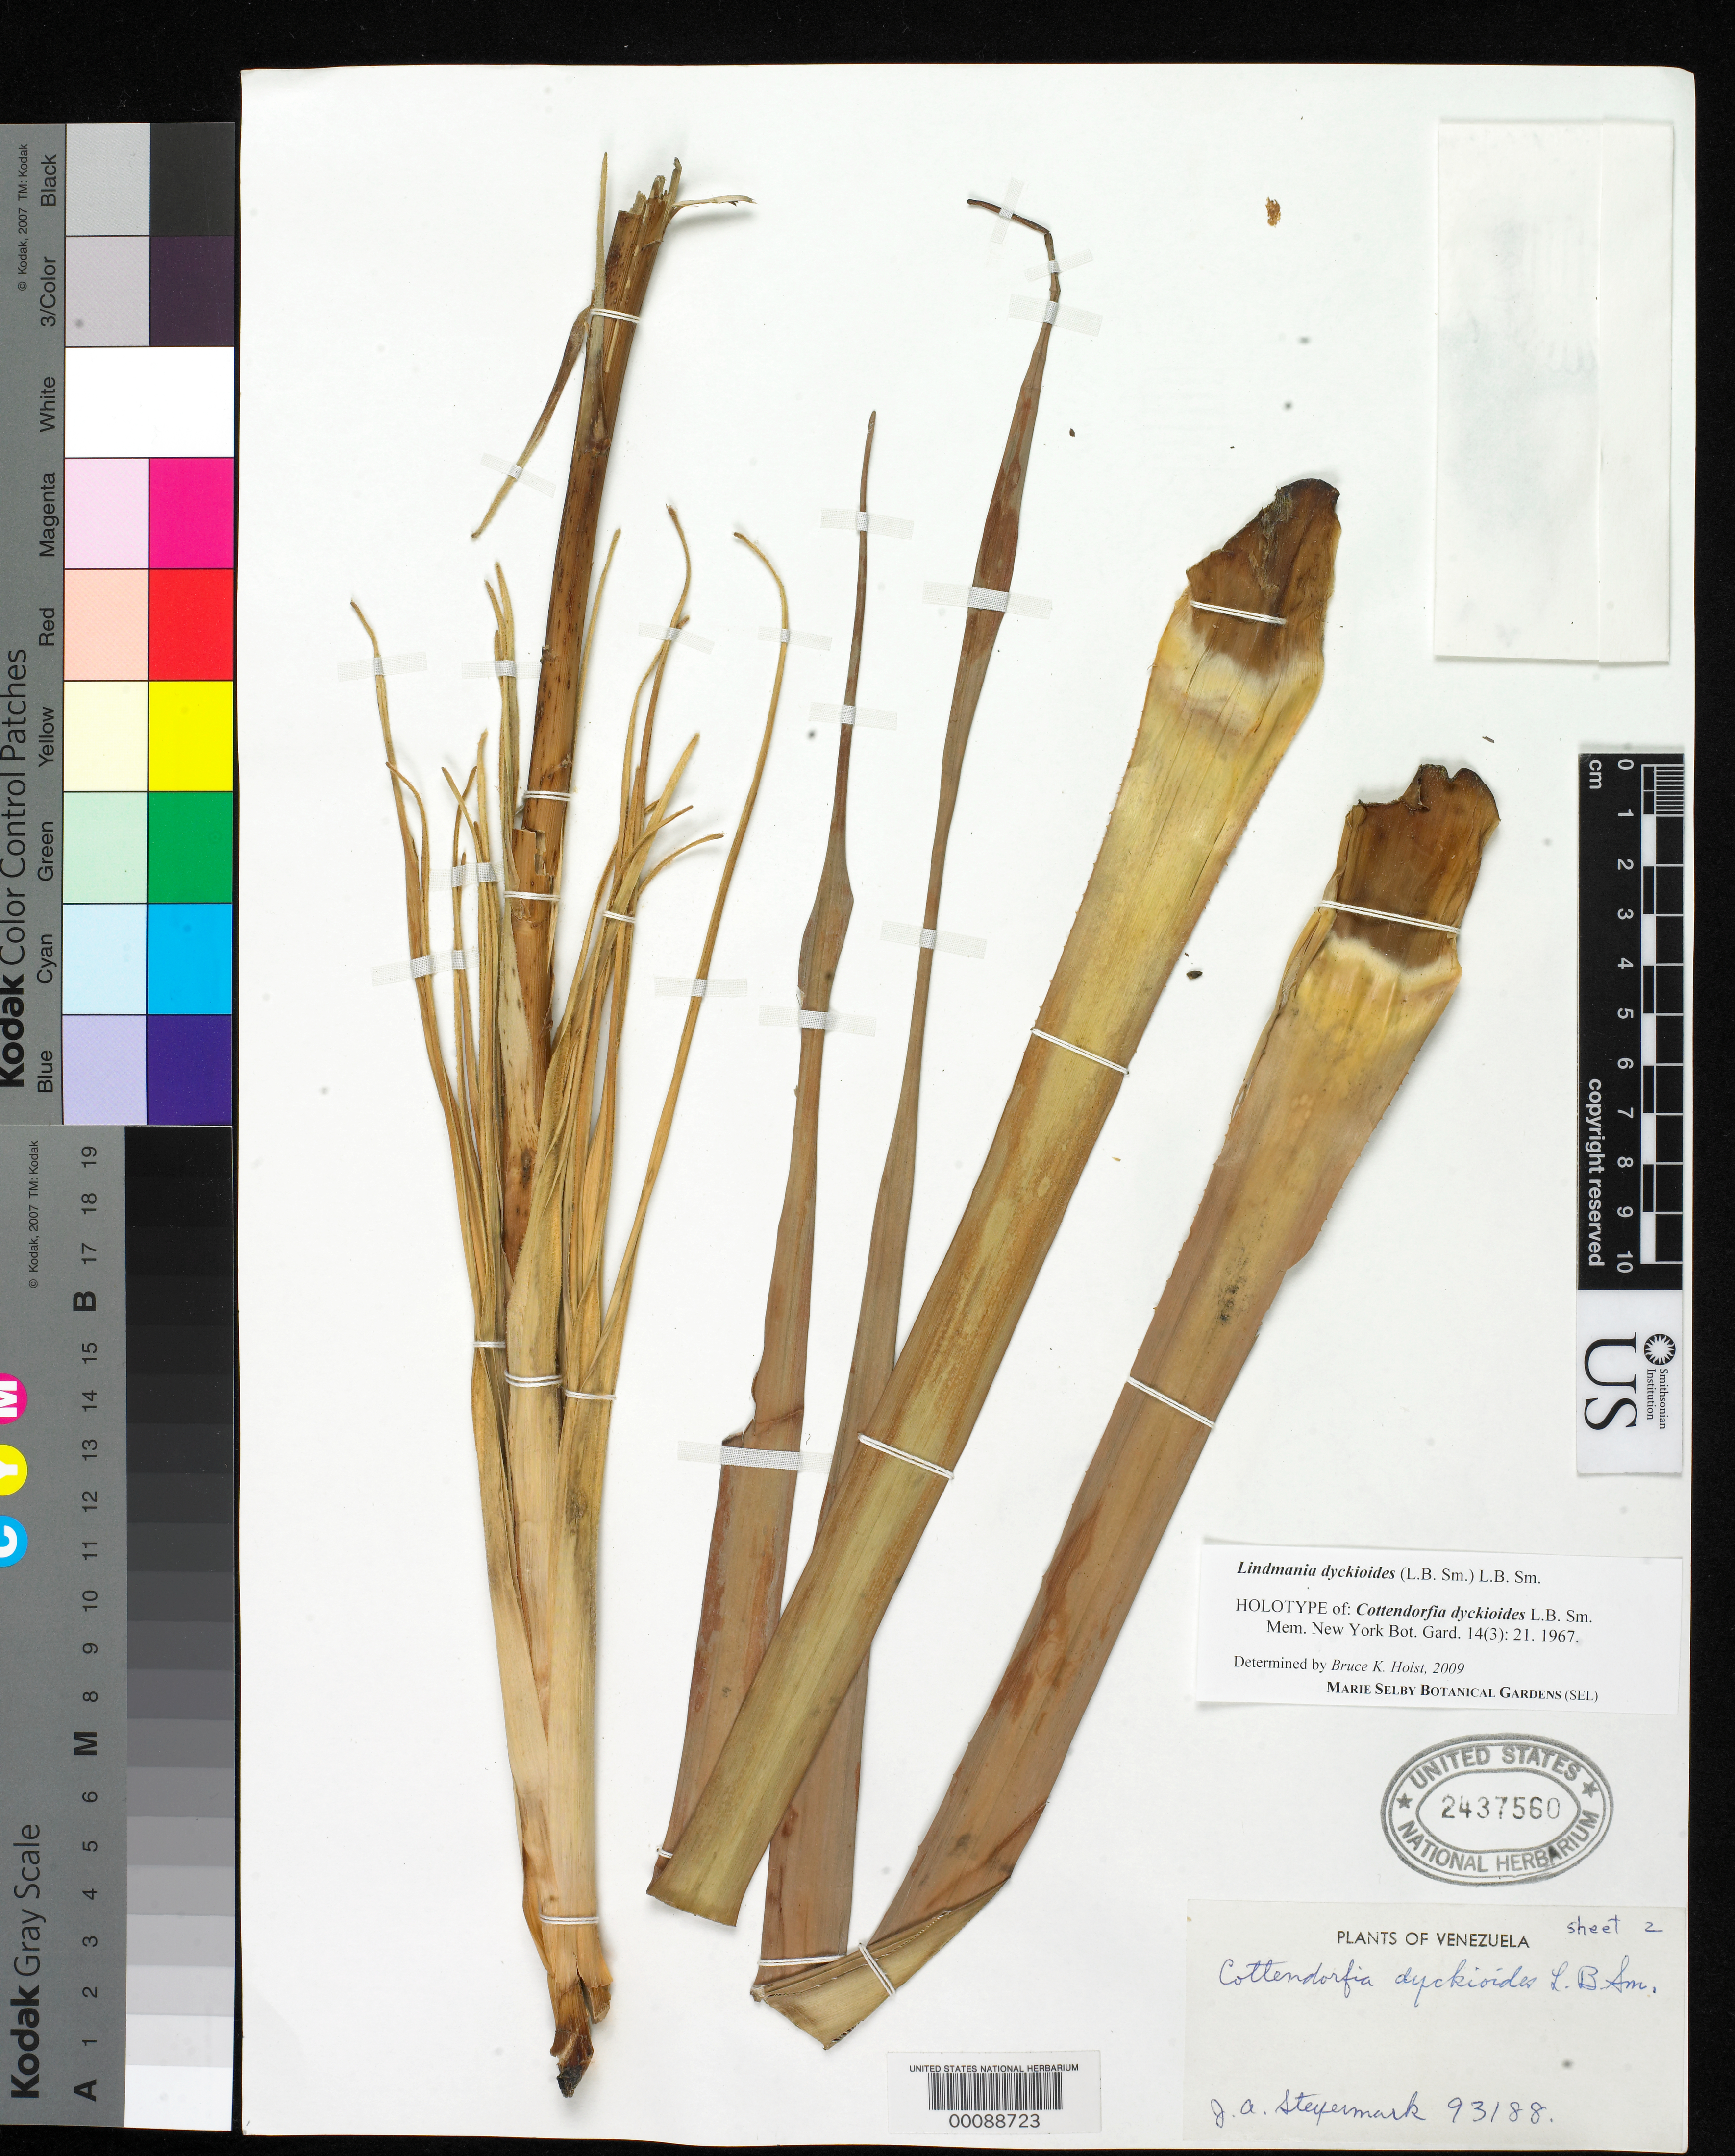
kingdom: Plantae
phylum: Tracheophyta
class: Liliopsida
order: Poales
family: Bromeliaceae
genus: Cottendorfia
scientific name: Cottendorfia dyckioides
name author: L.B. Sm.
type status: Holotype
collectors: J. Steyermark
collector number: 93188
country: Venezuela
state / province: Bolivar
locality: Between Boggy Camp and Oso Woods Camp.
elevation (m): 2200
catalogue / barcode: US 2437560